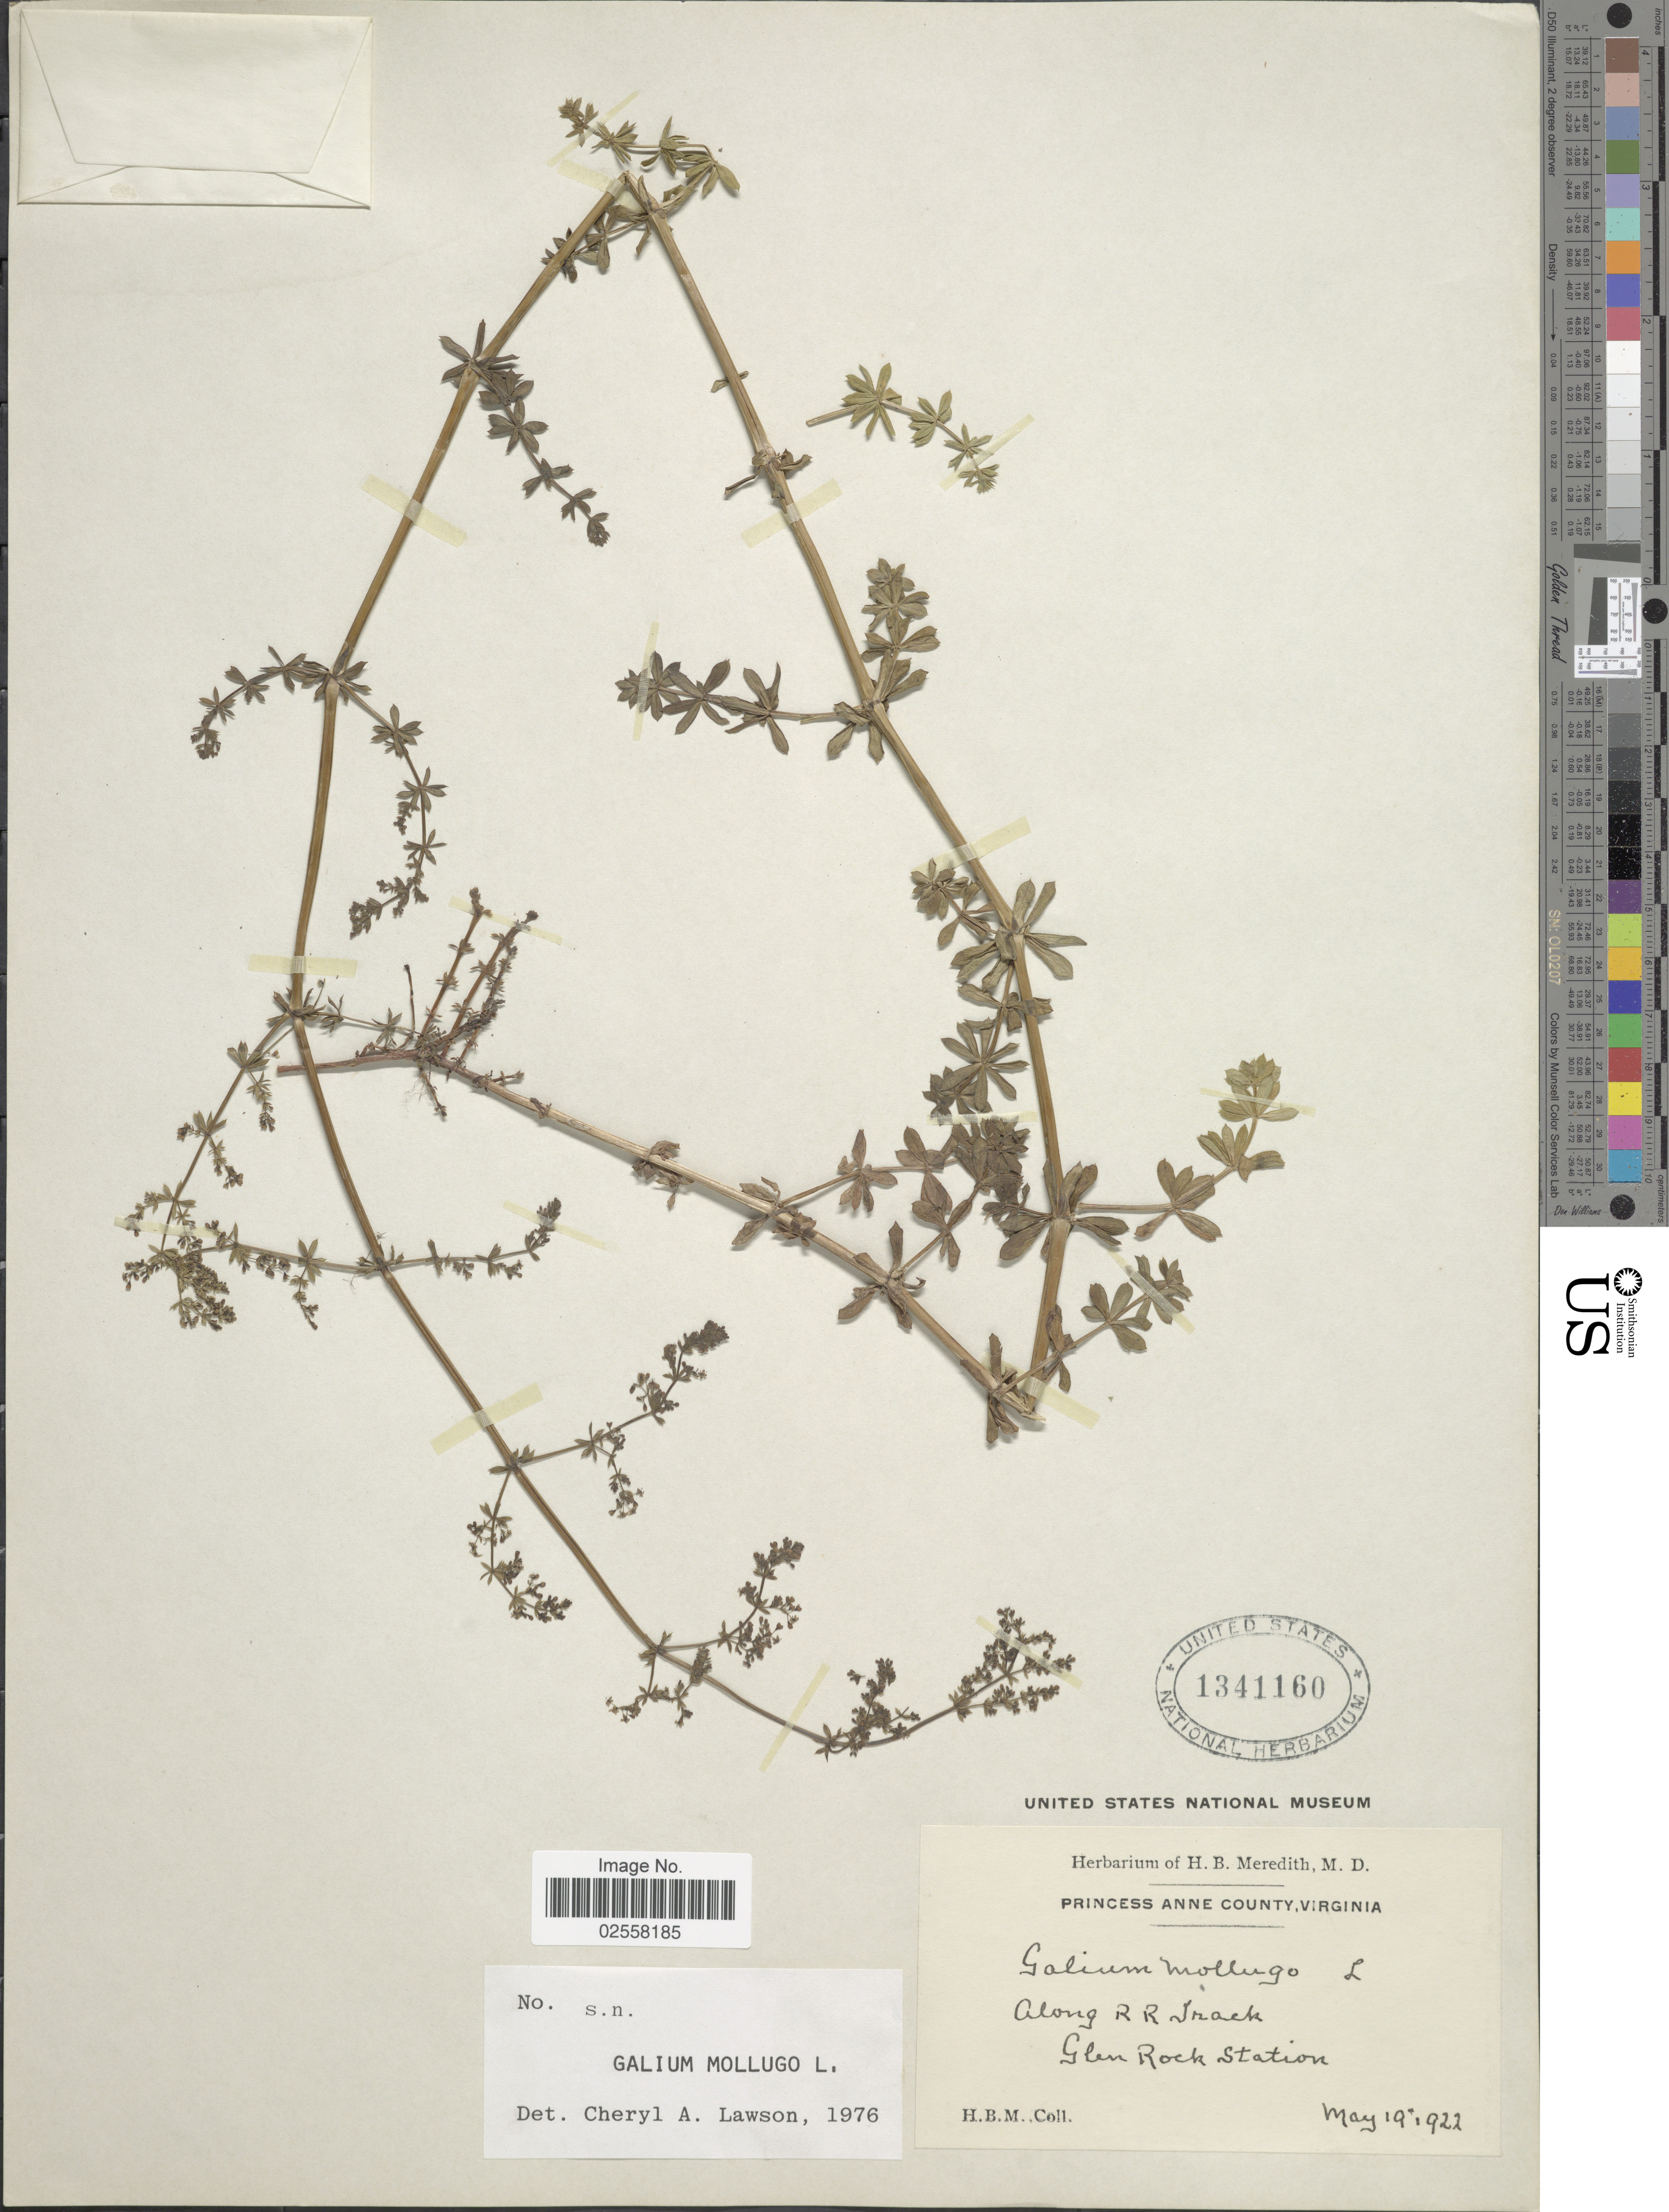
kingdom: Plantae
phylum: Tracheophyta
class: Magnoliopsida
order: Gentianales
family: Rubiaceae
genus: Galium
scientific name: Galium mollugo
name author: L.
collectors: H. Meredith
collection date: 1922-05-19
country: United States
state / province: Virginia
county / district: City of Virginia Beach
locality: Along RR Track, Glen Rock Station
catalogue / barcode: US 1341160